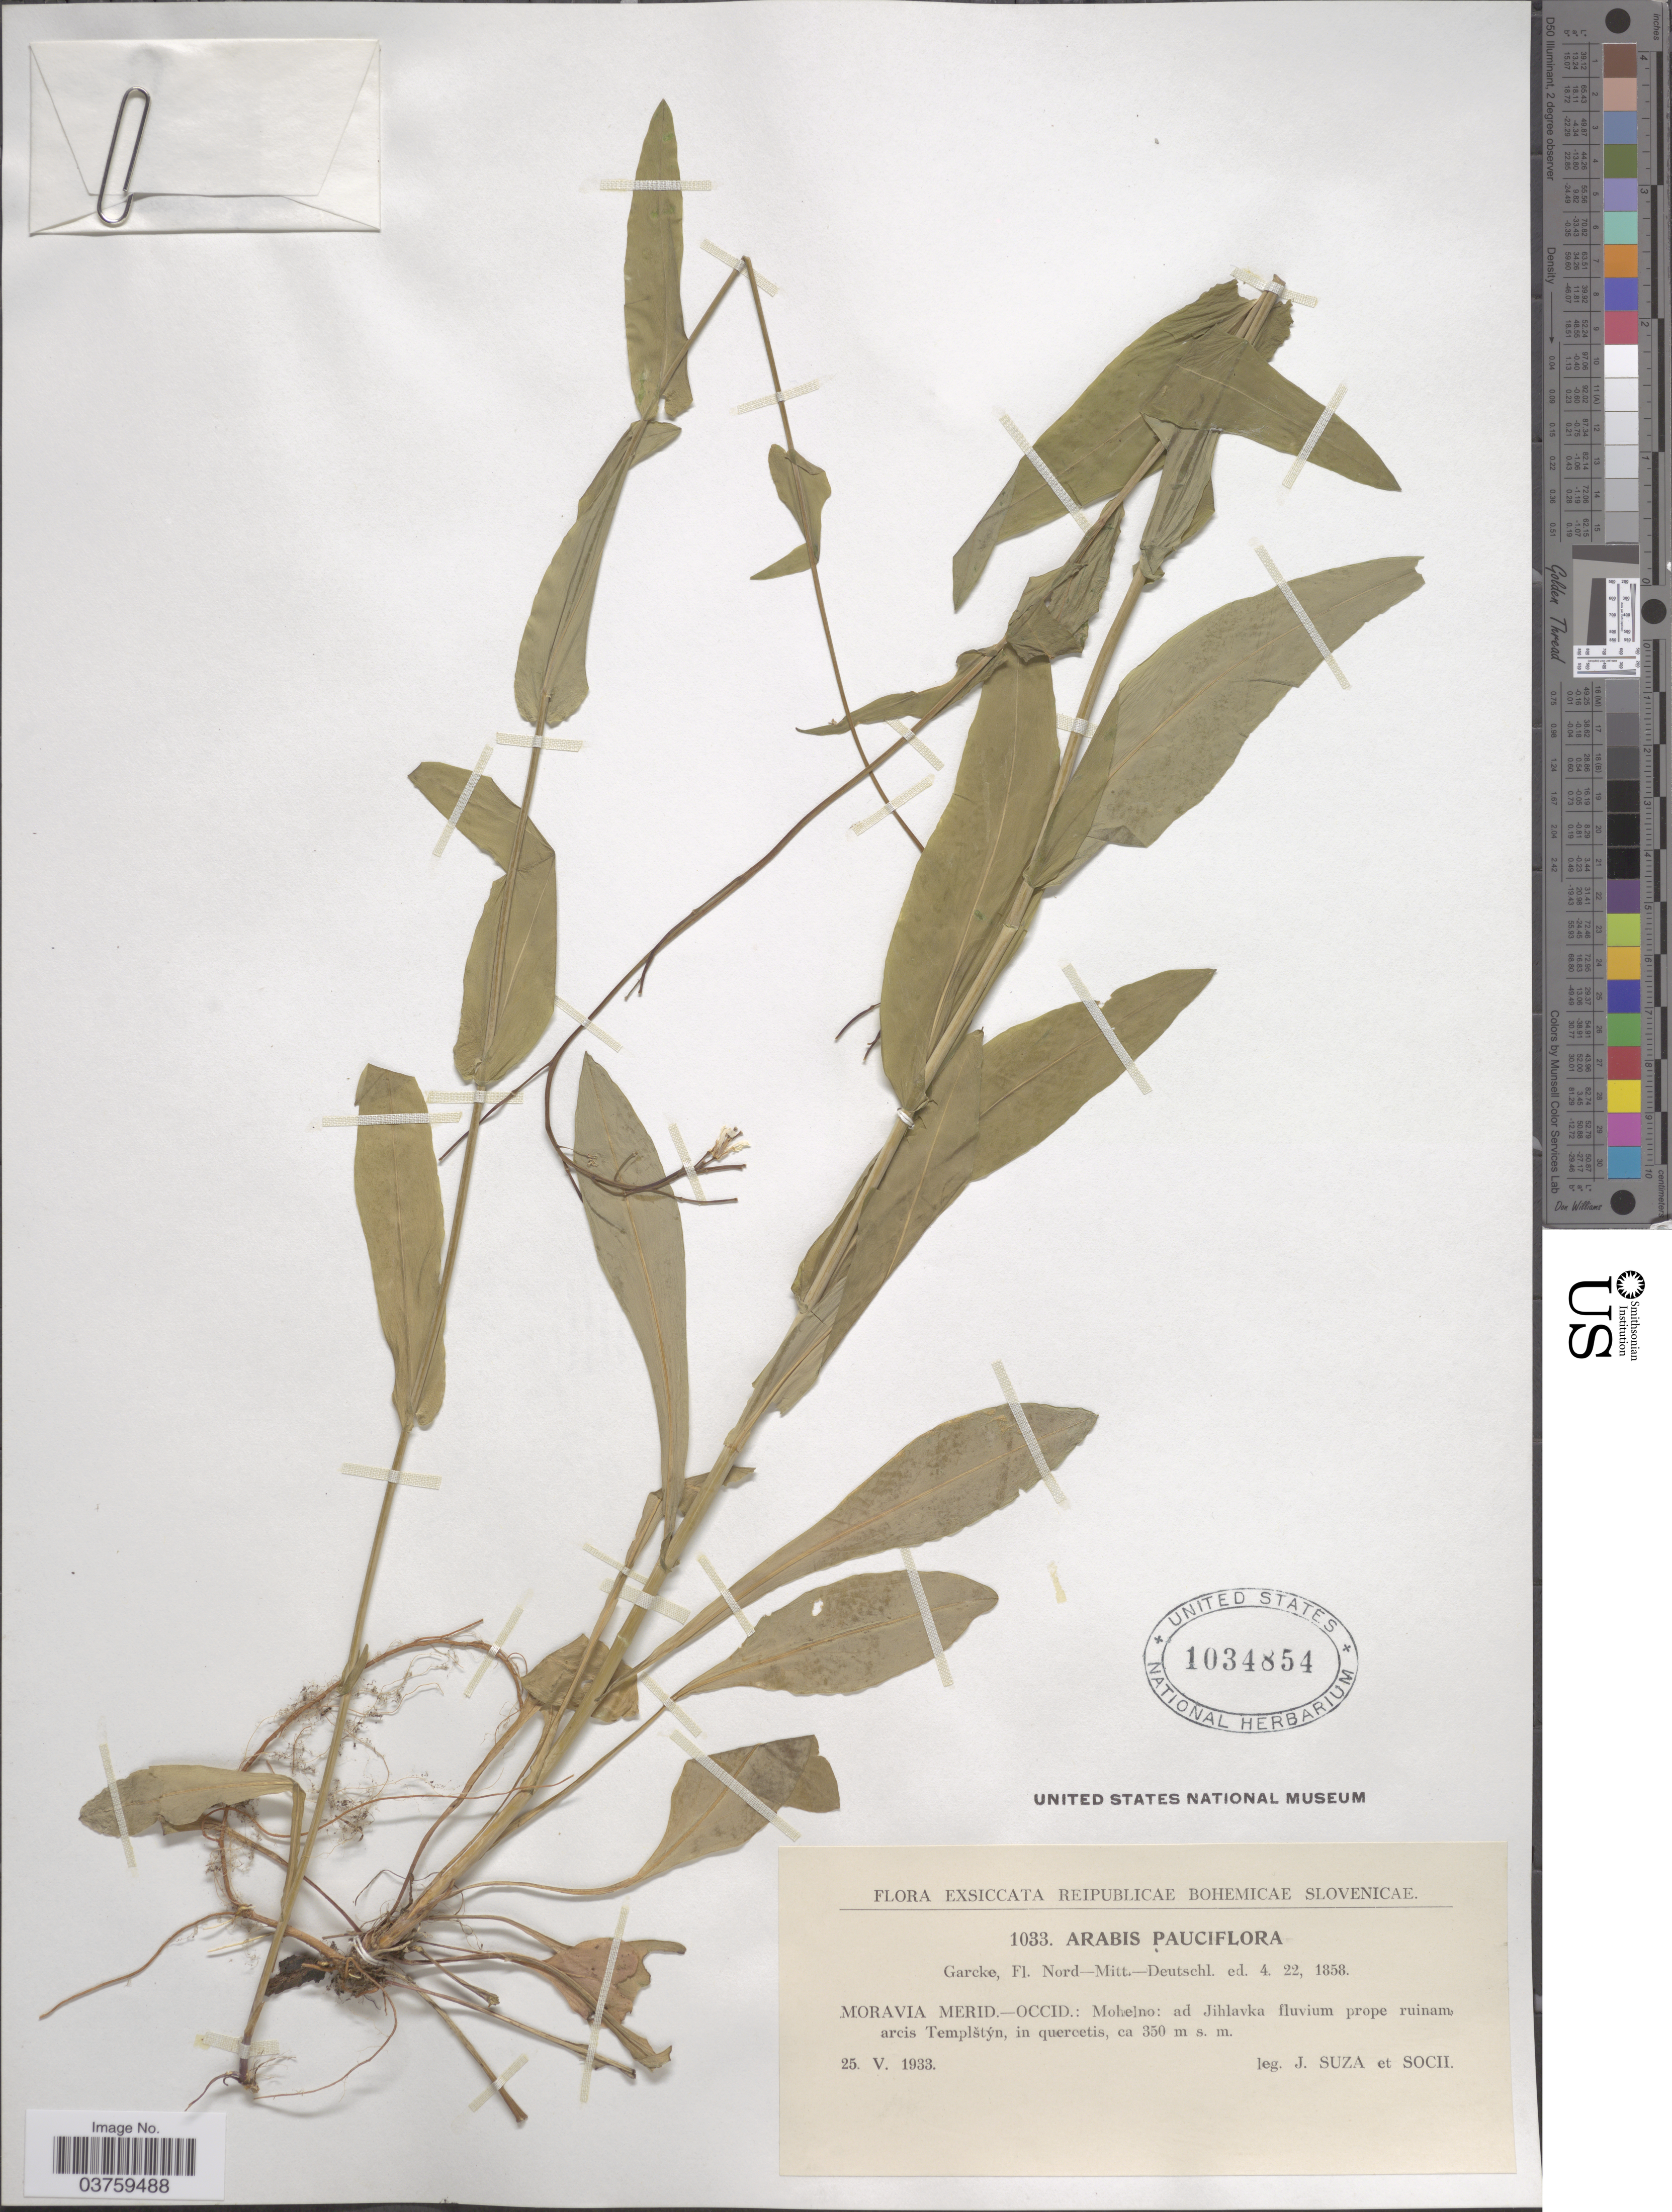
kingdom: Plantae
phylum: Tracheophyta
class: Magnoliopsida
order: Brassicales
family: Brassicaceae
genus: Arabis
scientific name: Arabis pauciflora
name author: Garcke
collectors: J. Suza & Socii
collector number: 1033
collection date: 1933-05-25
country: Czechia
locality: Reipublicae Bohemicae Slovenicae. Moravia Merid. - Occid.: Mohelno: ad Jihlavka fluvium prope ruinam, arcis Templštyn, in quercetis.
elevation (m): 350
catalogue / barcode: US 1034854